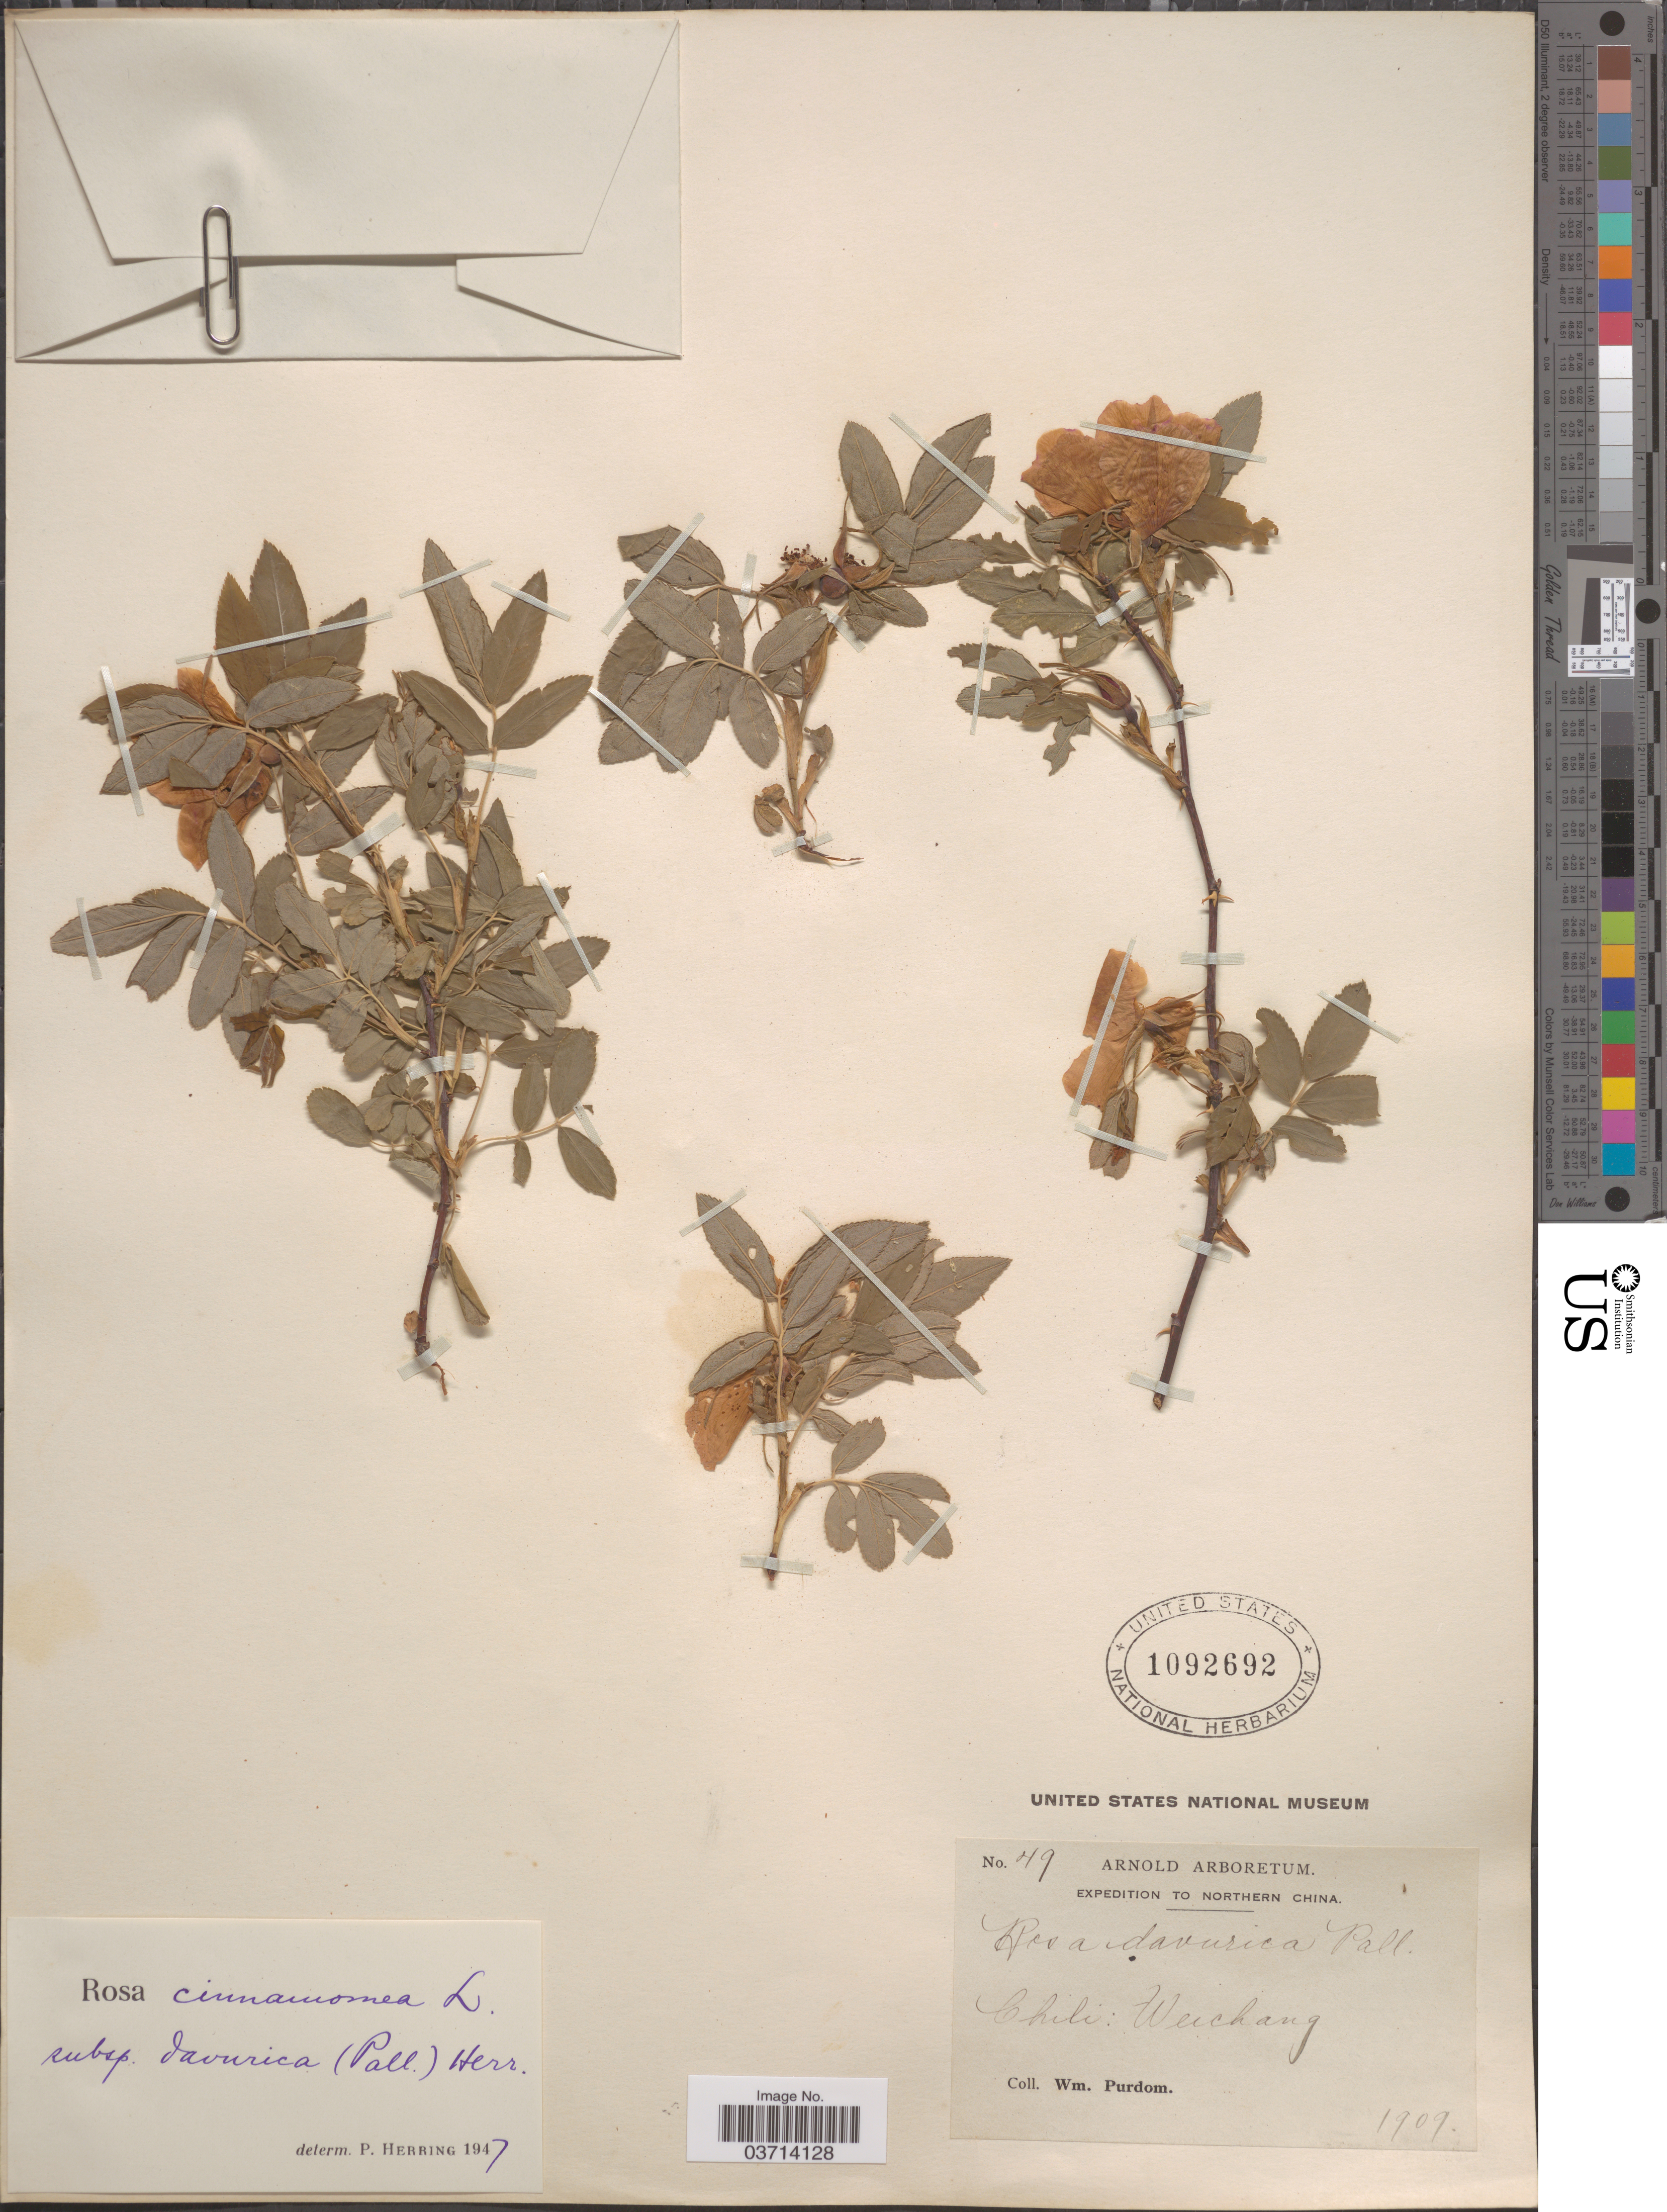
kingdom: Plantae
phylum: Tracheophyta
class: Magnoliopsida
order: Rosales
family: Rosaceae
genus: Rosa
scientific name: Rosa cinnamomea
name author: L.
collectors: W. Purdom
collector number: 49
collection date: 1909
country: China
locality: Northern China. Chili: Weichang.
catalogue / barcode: US 1092692